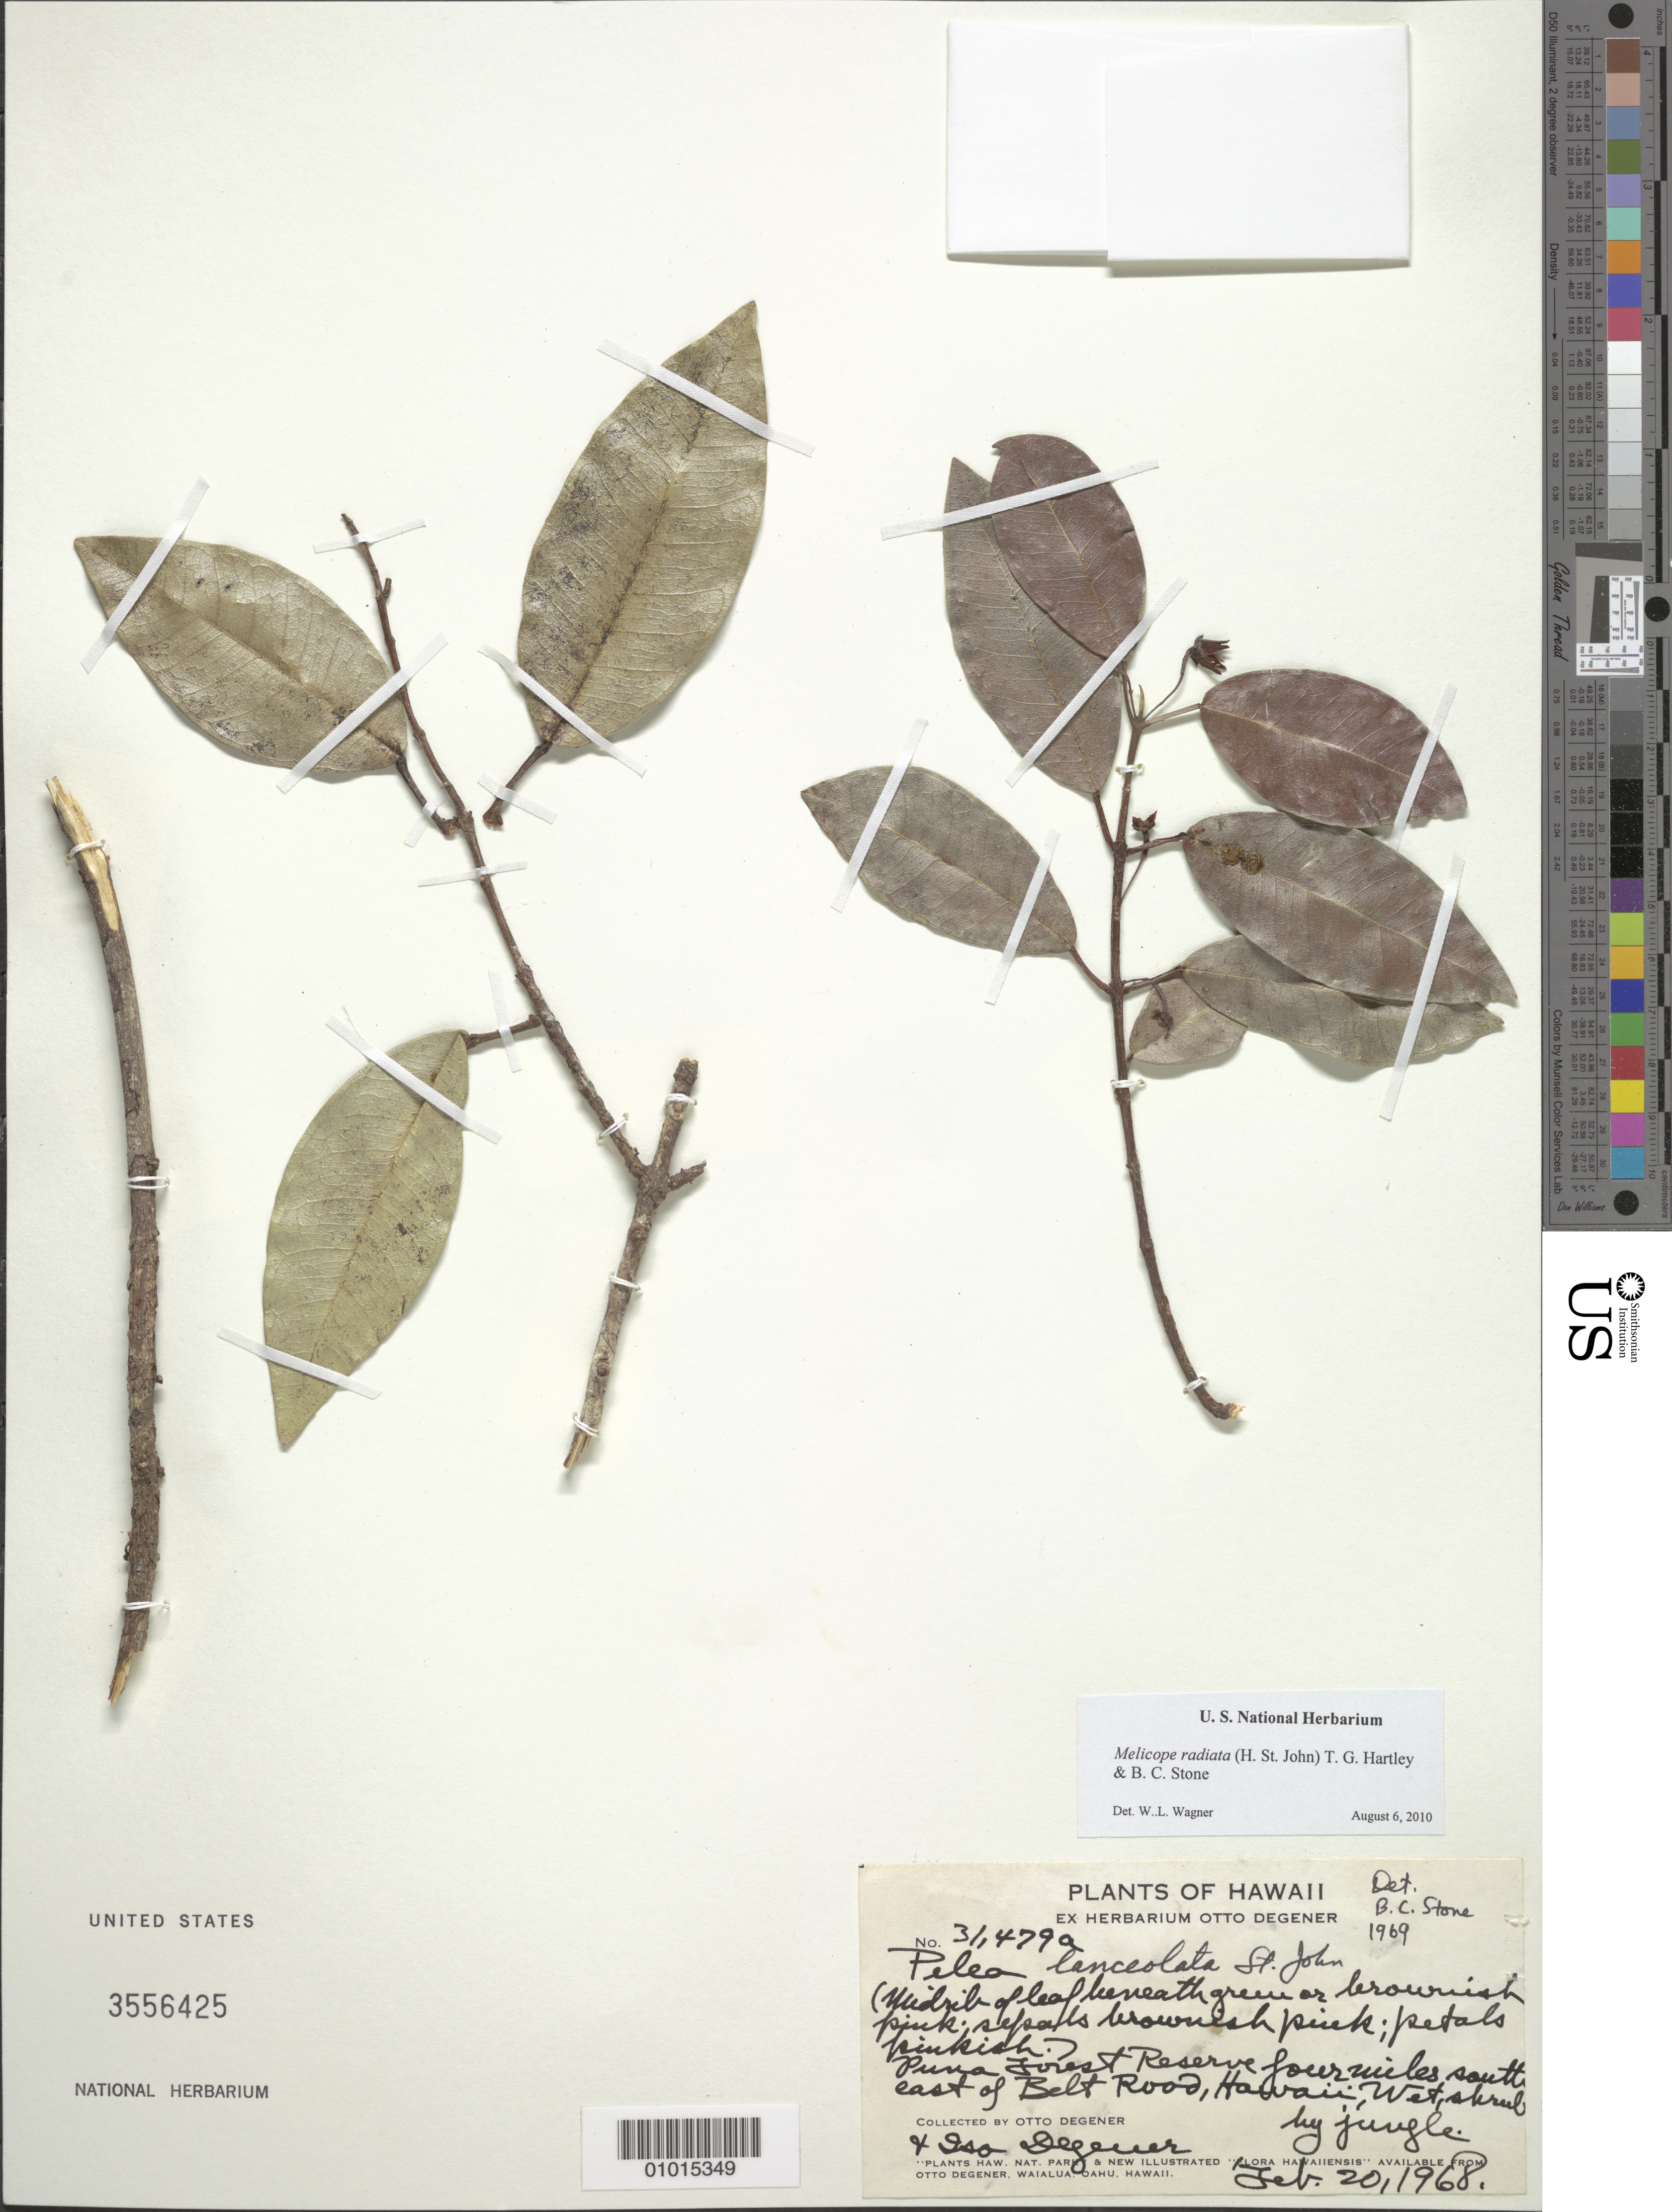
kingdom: Plantae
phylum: Tracheophyta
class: Magnoliopsida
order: Sapindales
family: Rutaceae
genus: Melicope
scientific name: Melicope radiata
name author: (H. St. John) T.G. Hartley & B.C. Stone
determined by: Wagner, W. L., (BOT), Smithsonian Institution - National Museum of Natural History (UNITED STATES)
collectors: O. Degener & I. Degener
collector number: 31479a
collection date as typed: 20 Feb 1960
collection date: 1960-02-20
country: United States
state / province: Hawaii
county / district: Hawaii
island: Hawaii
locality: Puna Forest Reserve, 4 miles SE of Belt Rood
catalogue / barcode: US 3556425